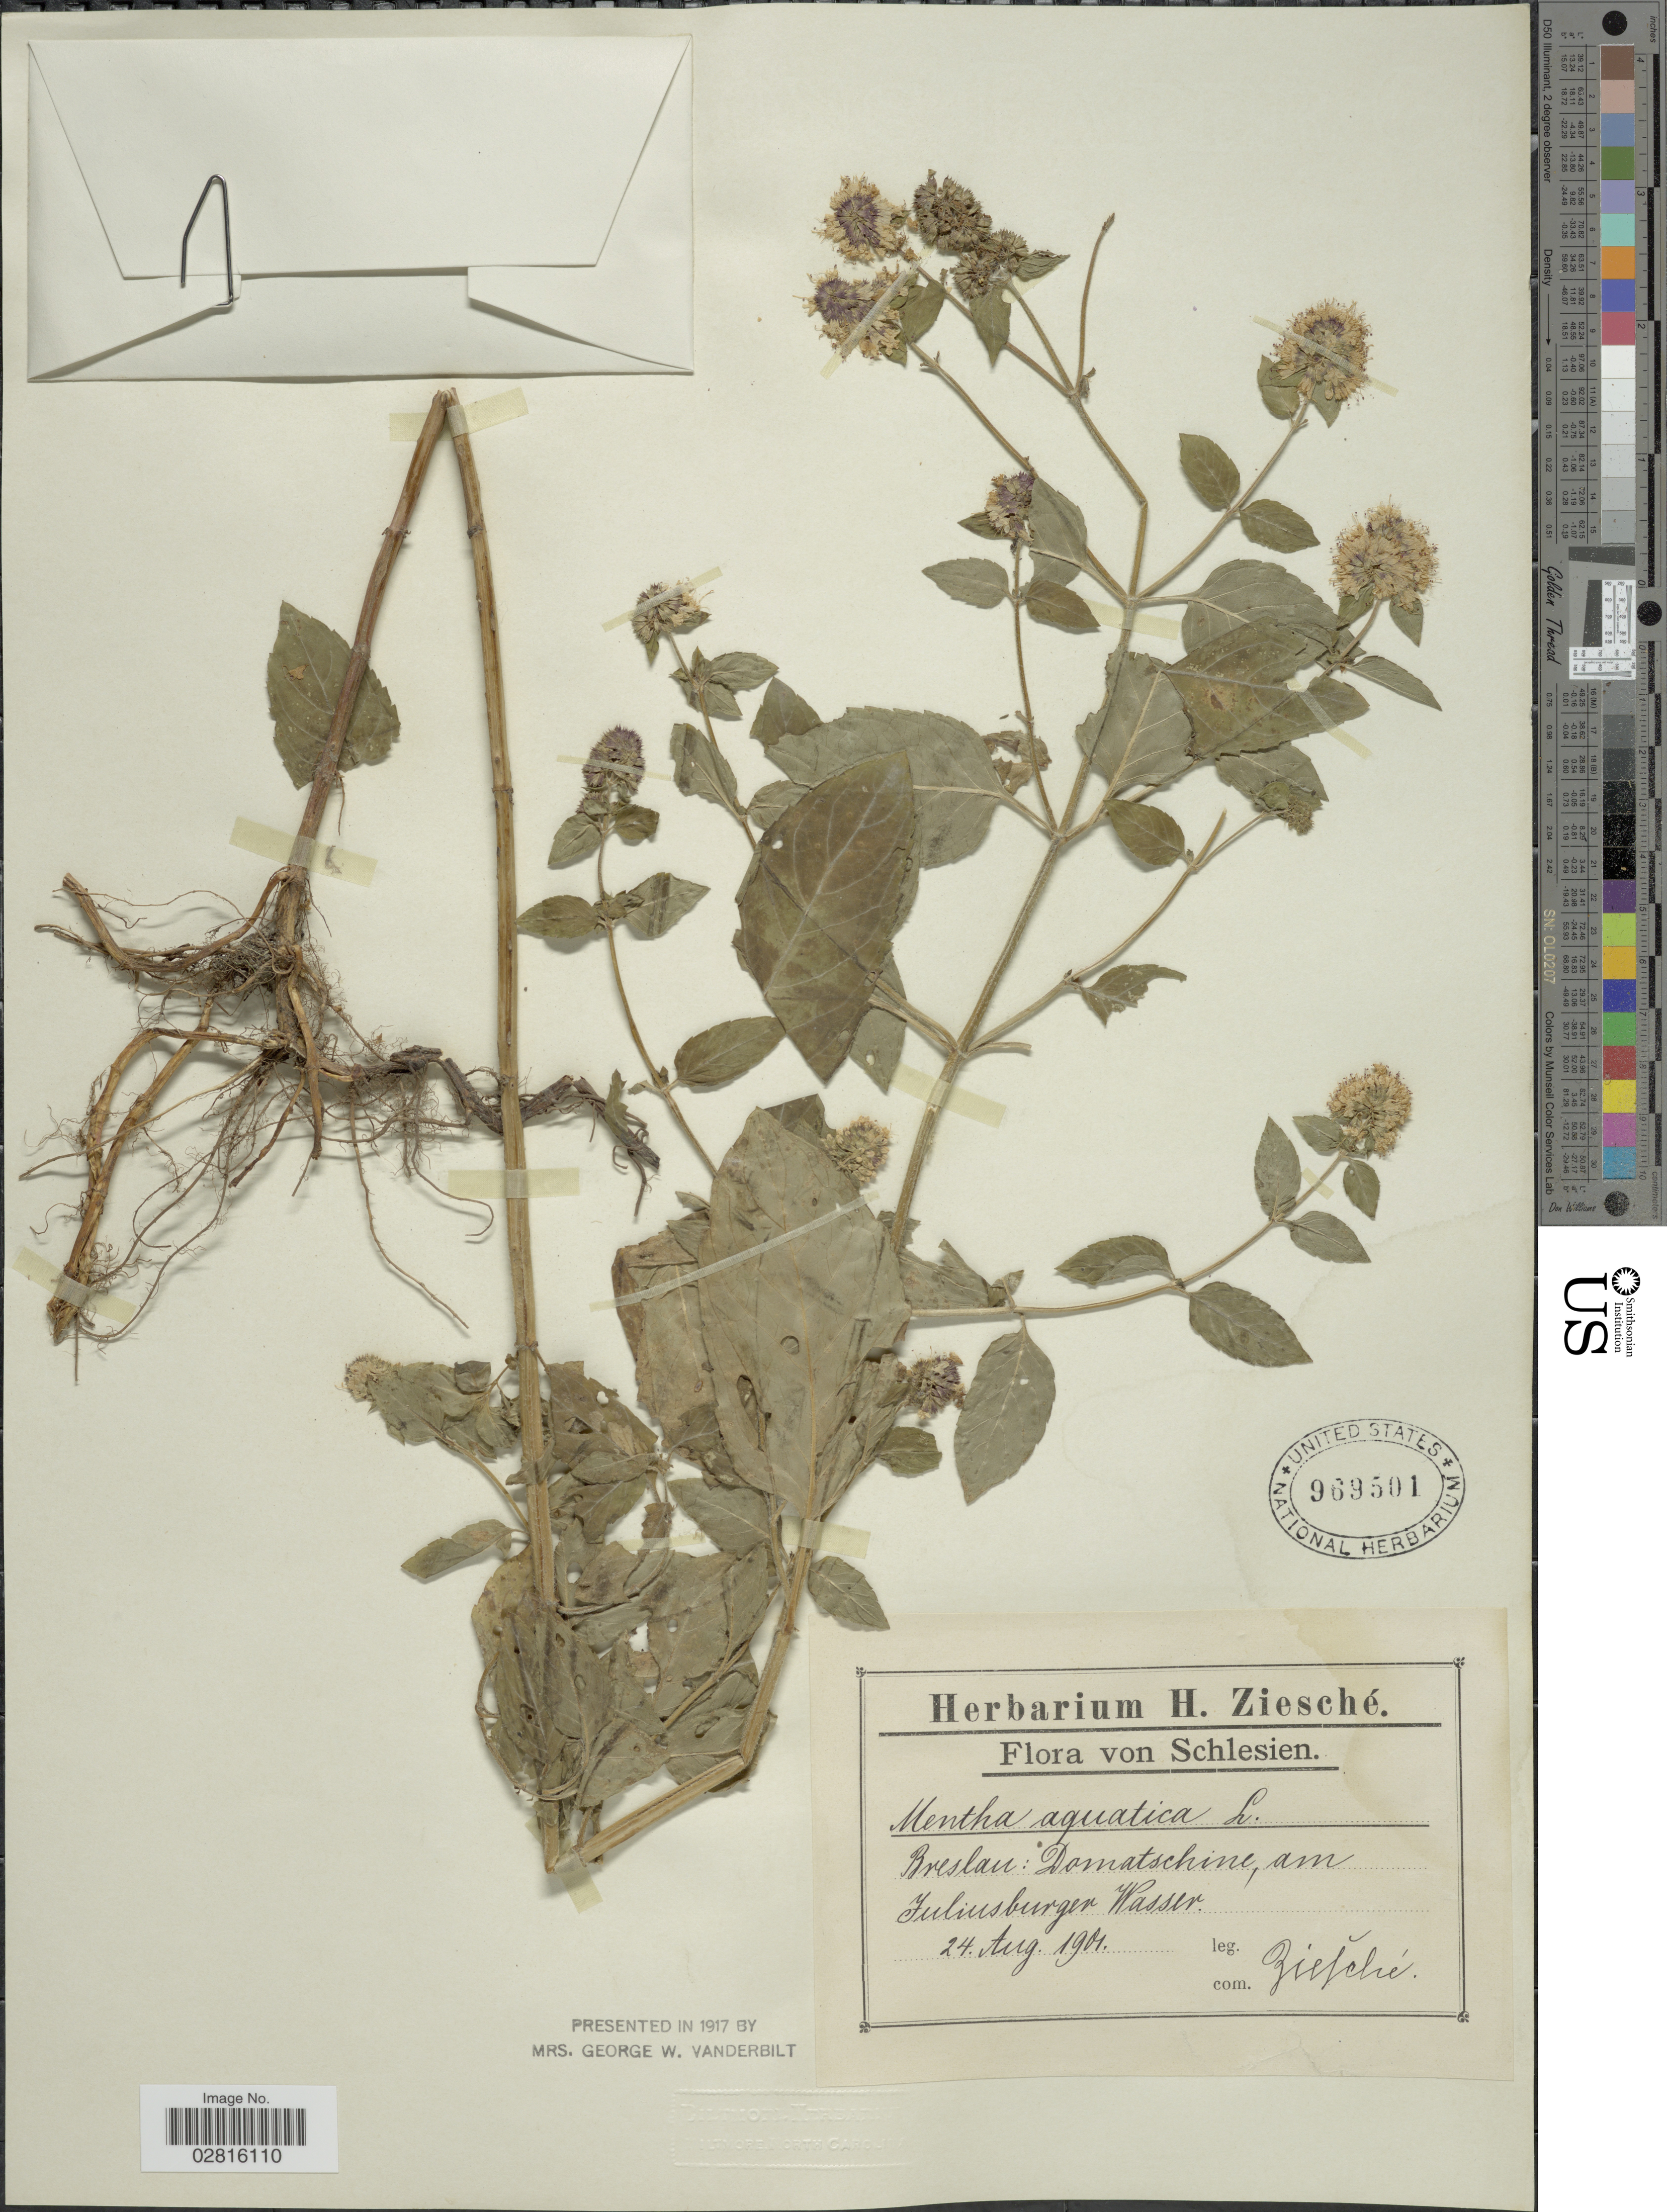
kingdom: Plantae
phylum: Tracheophyta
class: Magnoliopsida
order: Lamiales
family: Lamiaceae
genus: Mentha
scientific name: Mentha aquatica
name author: L.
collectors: H. Ziesché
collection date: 1961-08-24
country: Poland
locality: Schlesien. Breslau: Domatschine, am Juliusburger Wasser.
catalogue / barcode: US 969501